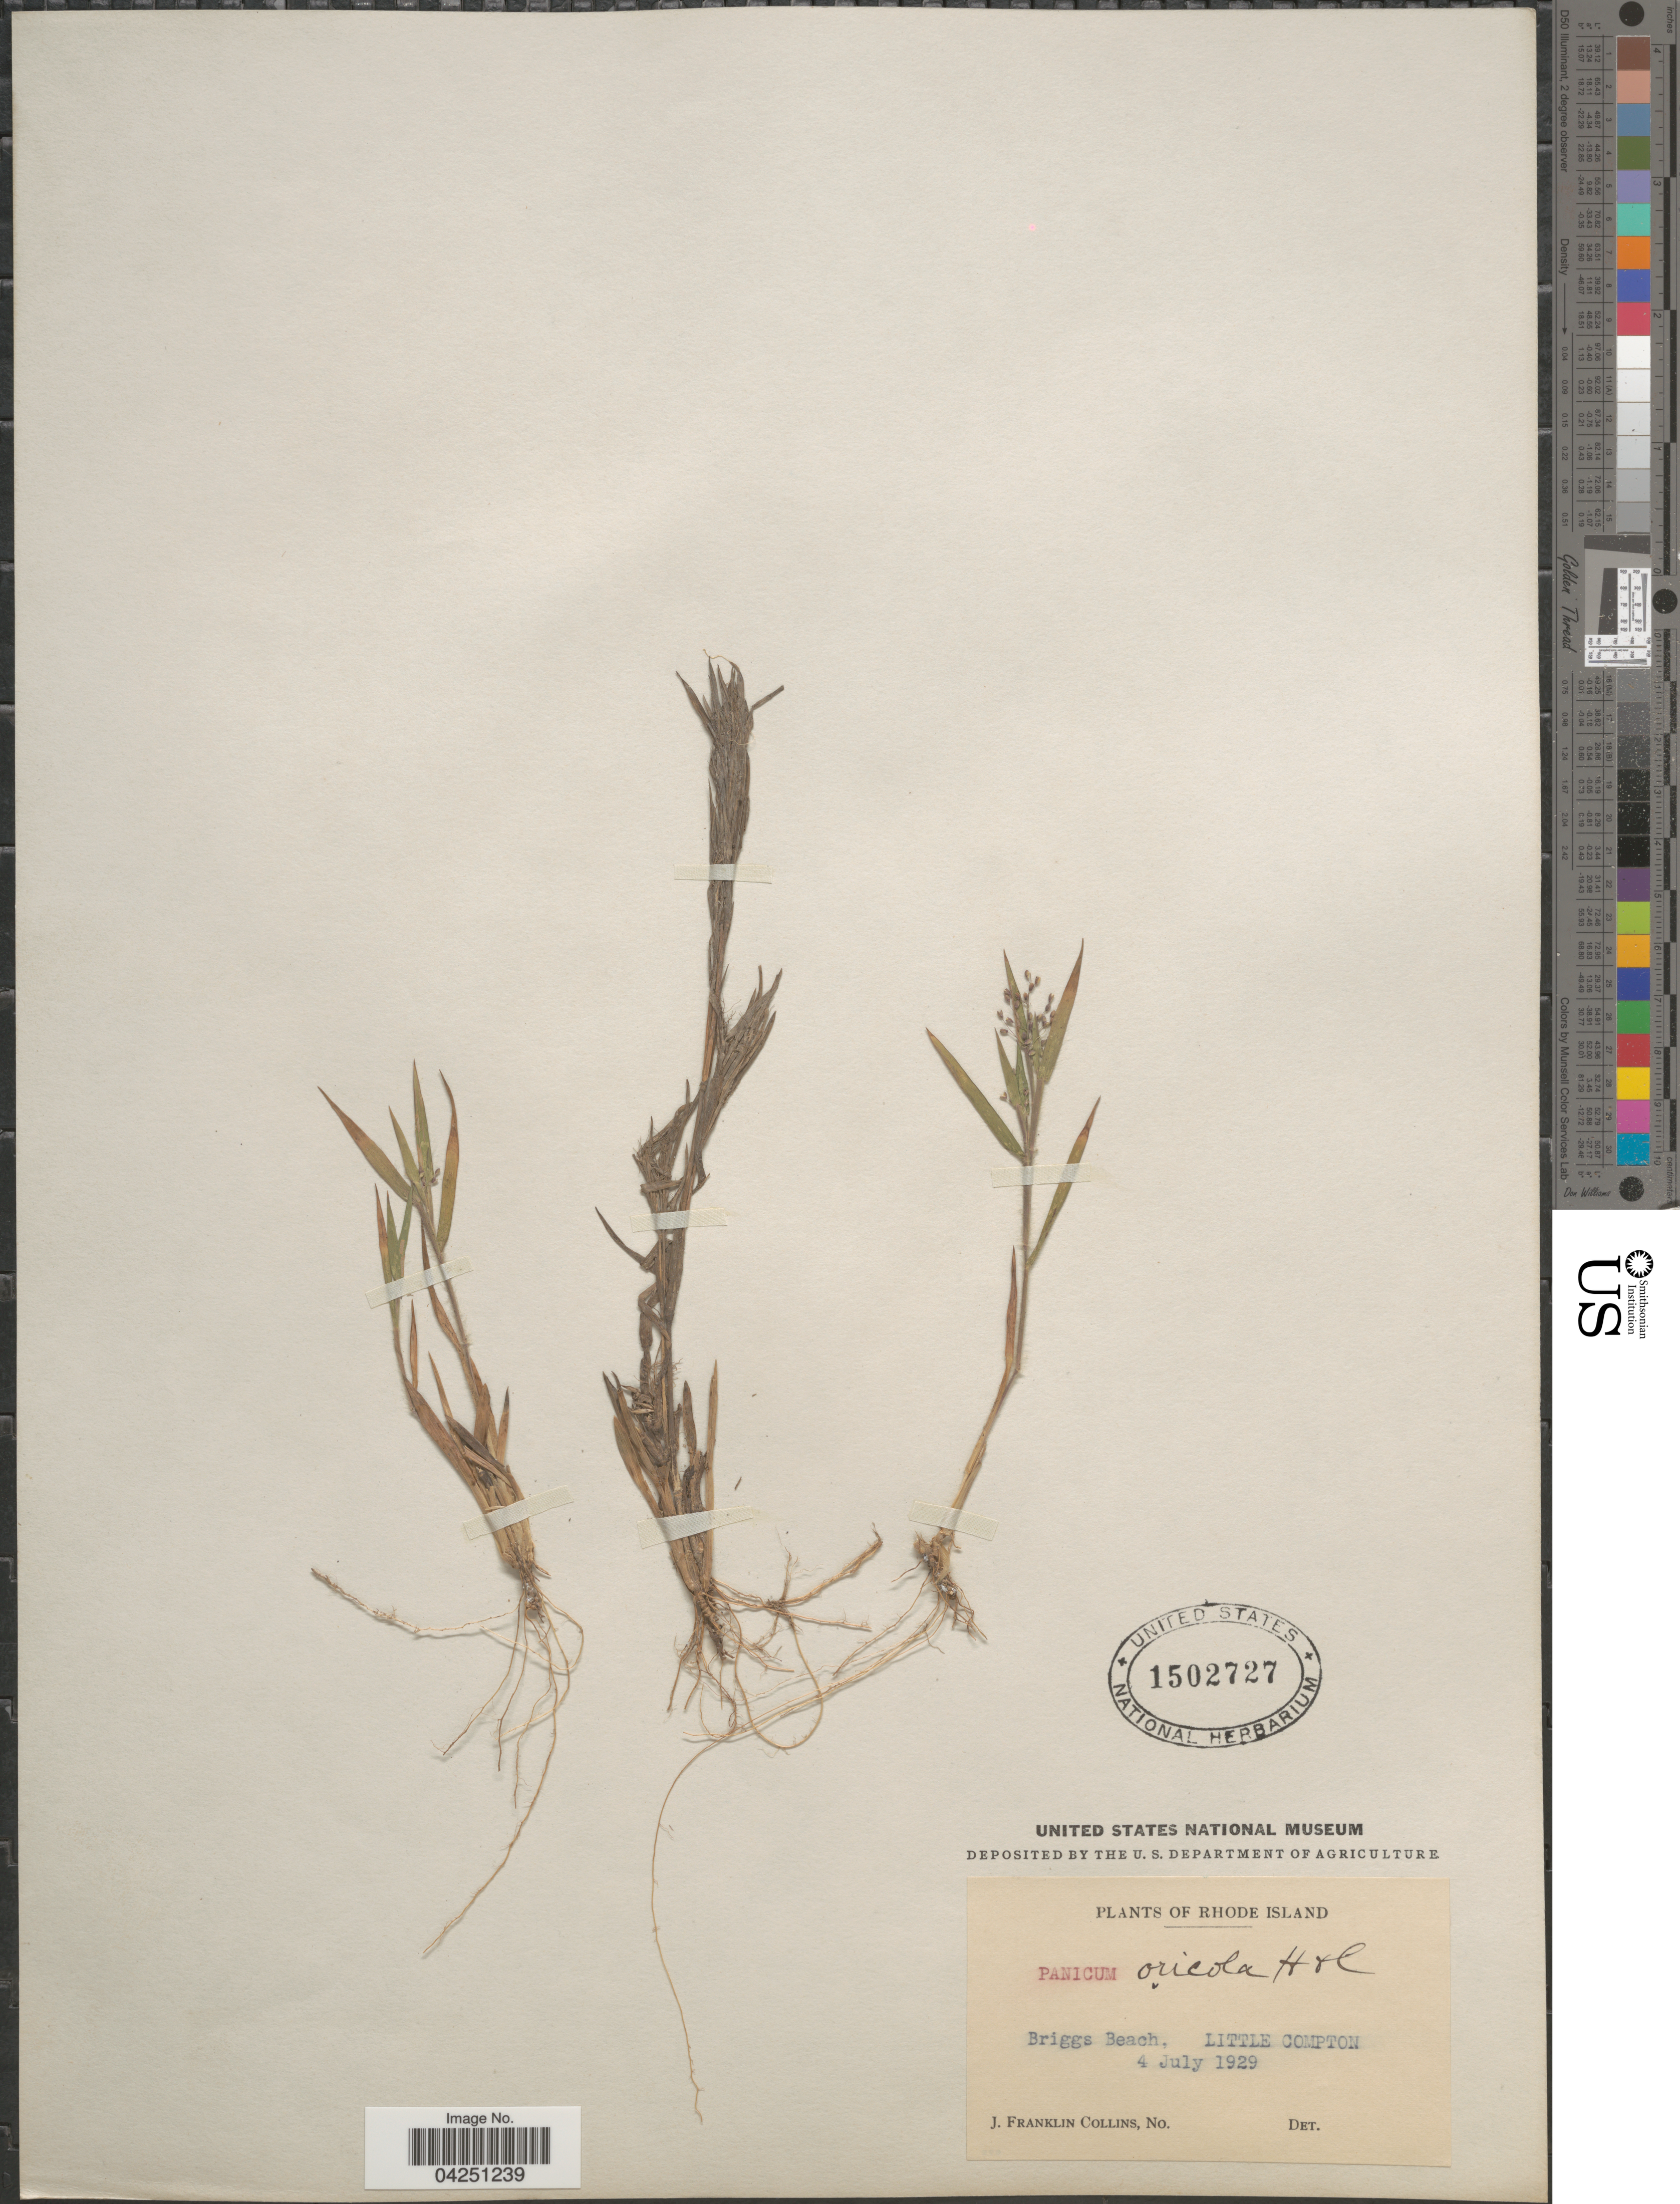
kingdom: Plantae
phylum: Tracheophyta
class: Liliopsida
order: Poales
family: Poaceae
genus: Dichanthelium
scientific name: Dichanthelium acuminatum var. acuminatum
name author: (Sw.) Gould & C.A. Clark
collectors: J. Collins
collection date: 1929-07-04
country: United States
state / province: Rhode Island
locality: Bridge Beach. Little Compton.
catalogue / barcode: US 1502727